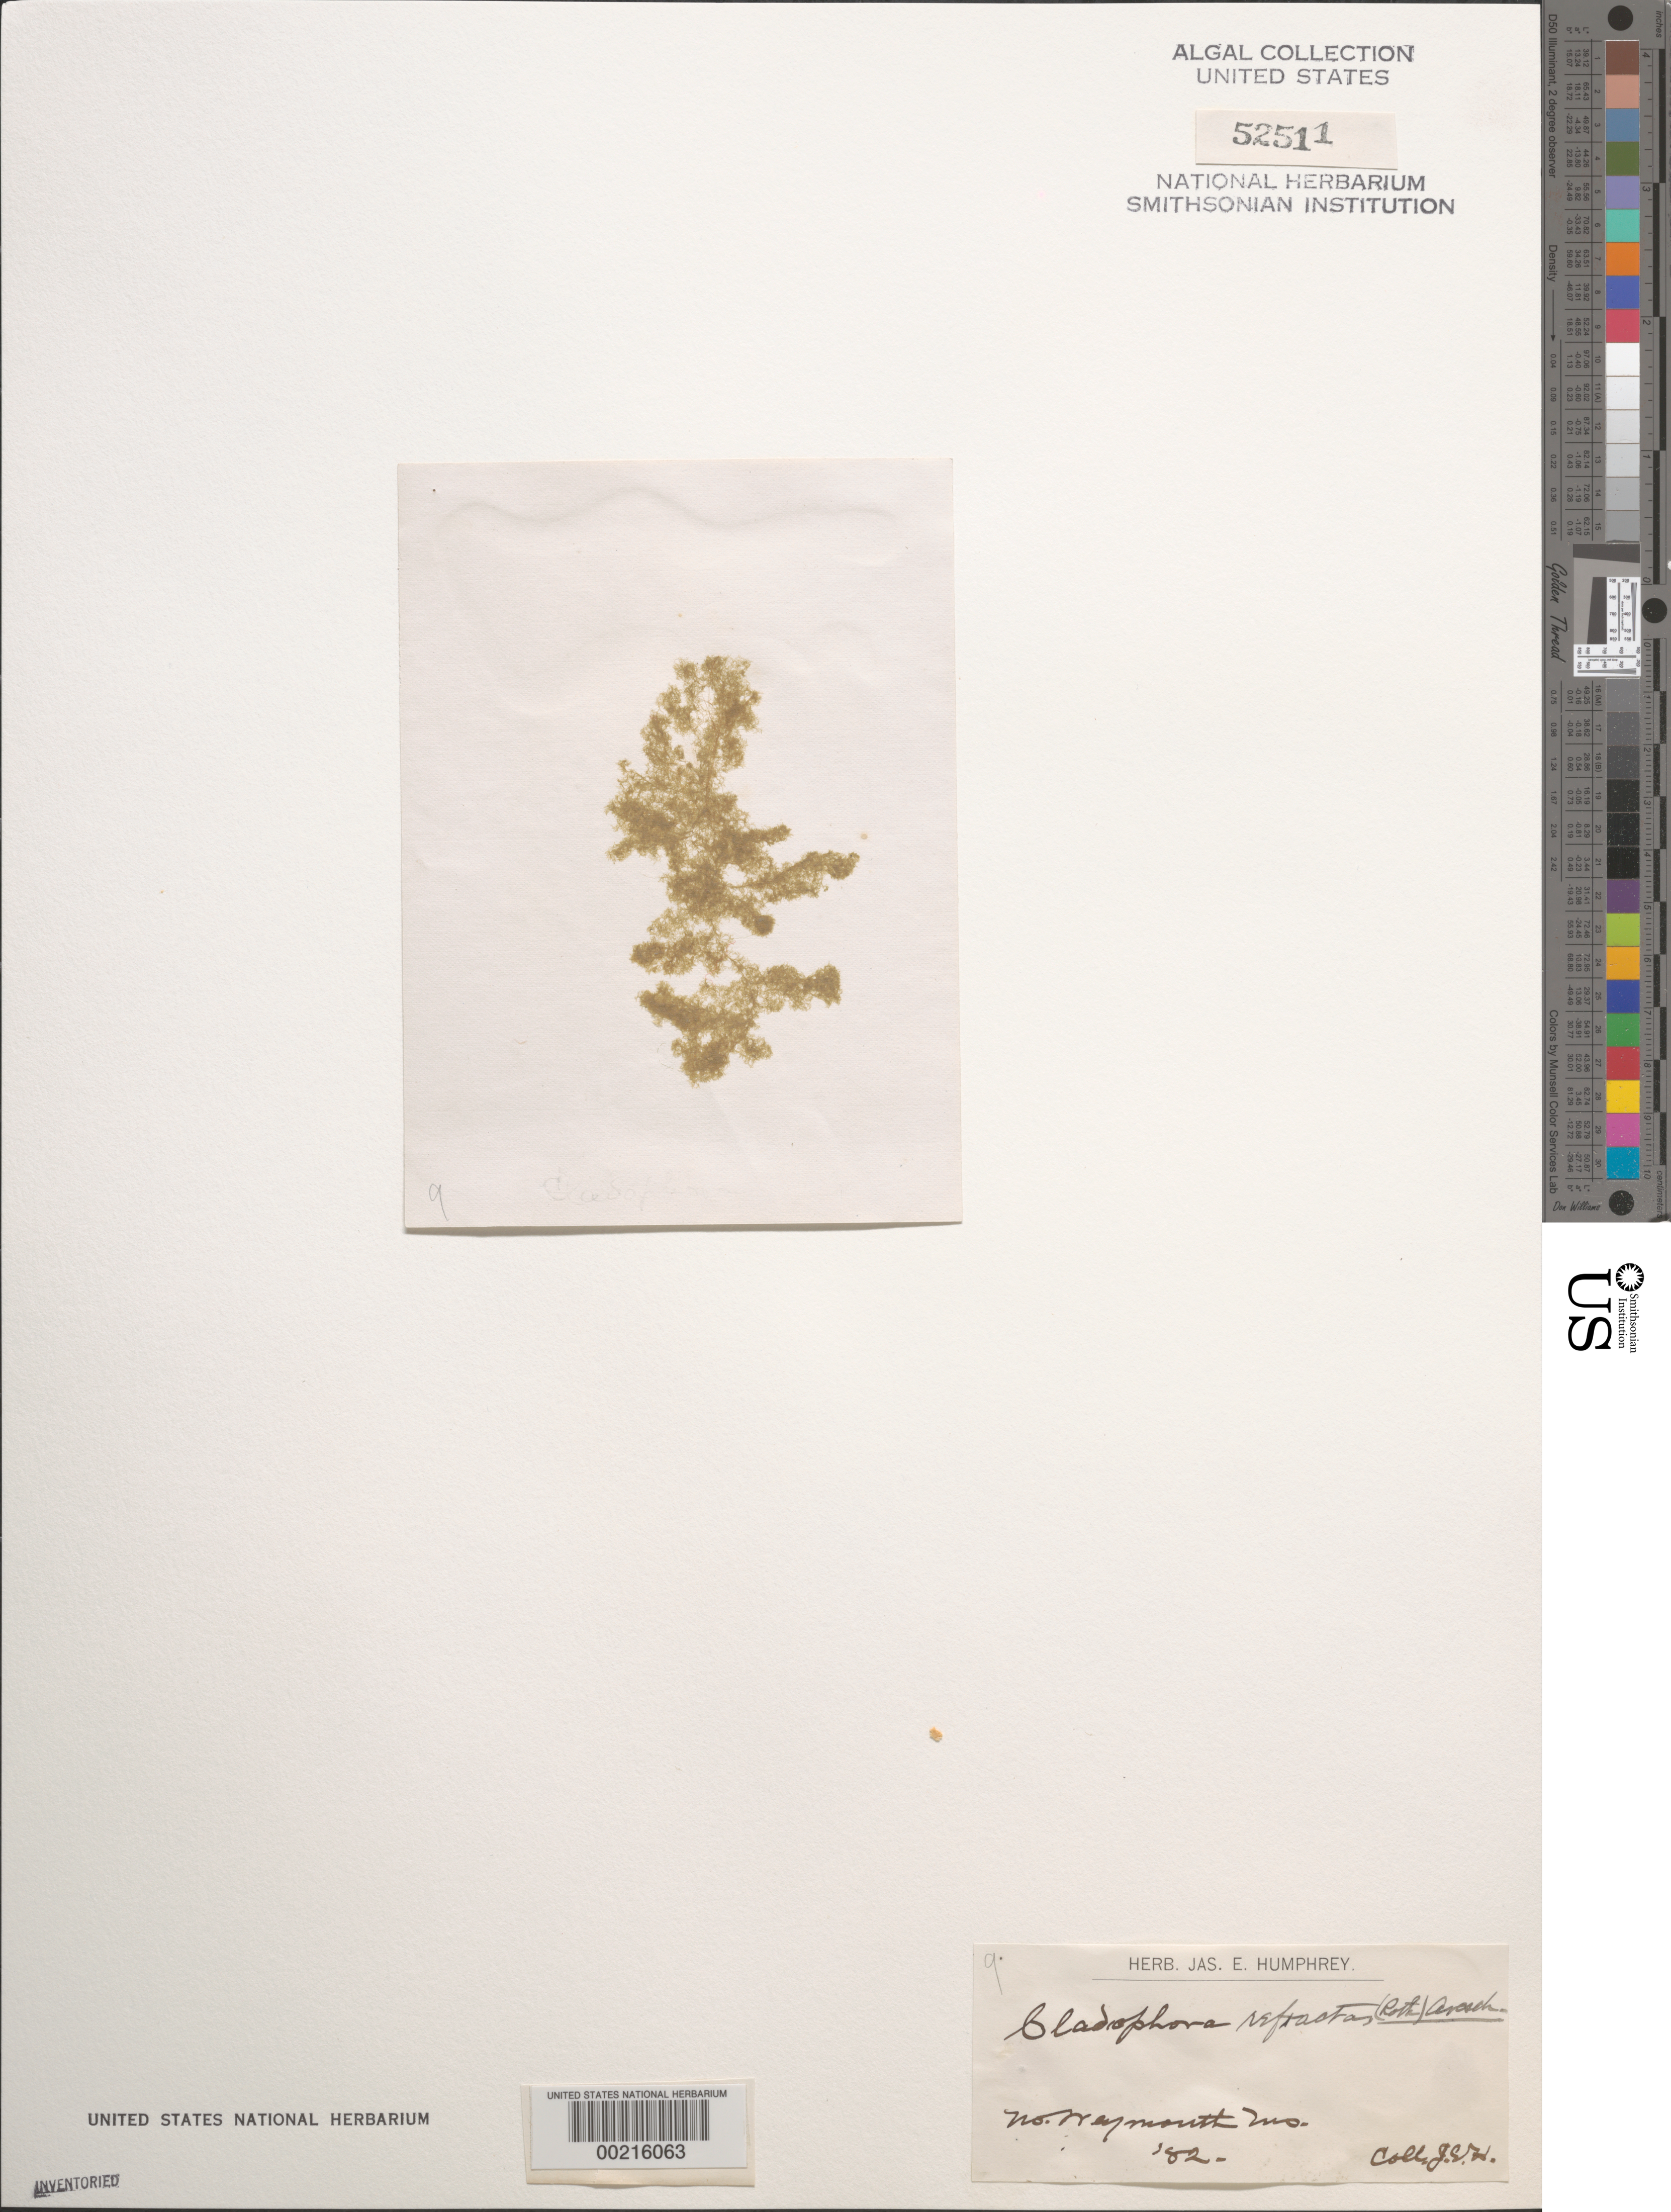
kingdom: Plantae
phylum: Chlorophyta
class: Ulvophyceae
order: Cladophorales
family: Cladophoraceae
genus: Cladophora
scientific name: Cladophora refracta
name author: (Roth) Kütz.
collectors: J. Humphrey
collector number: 9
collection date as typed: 1882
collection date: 1882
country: United States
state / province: Massachusetts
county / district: Norfolk County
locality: North Weymouth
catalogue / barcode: US 52511